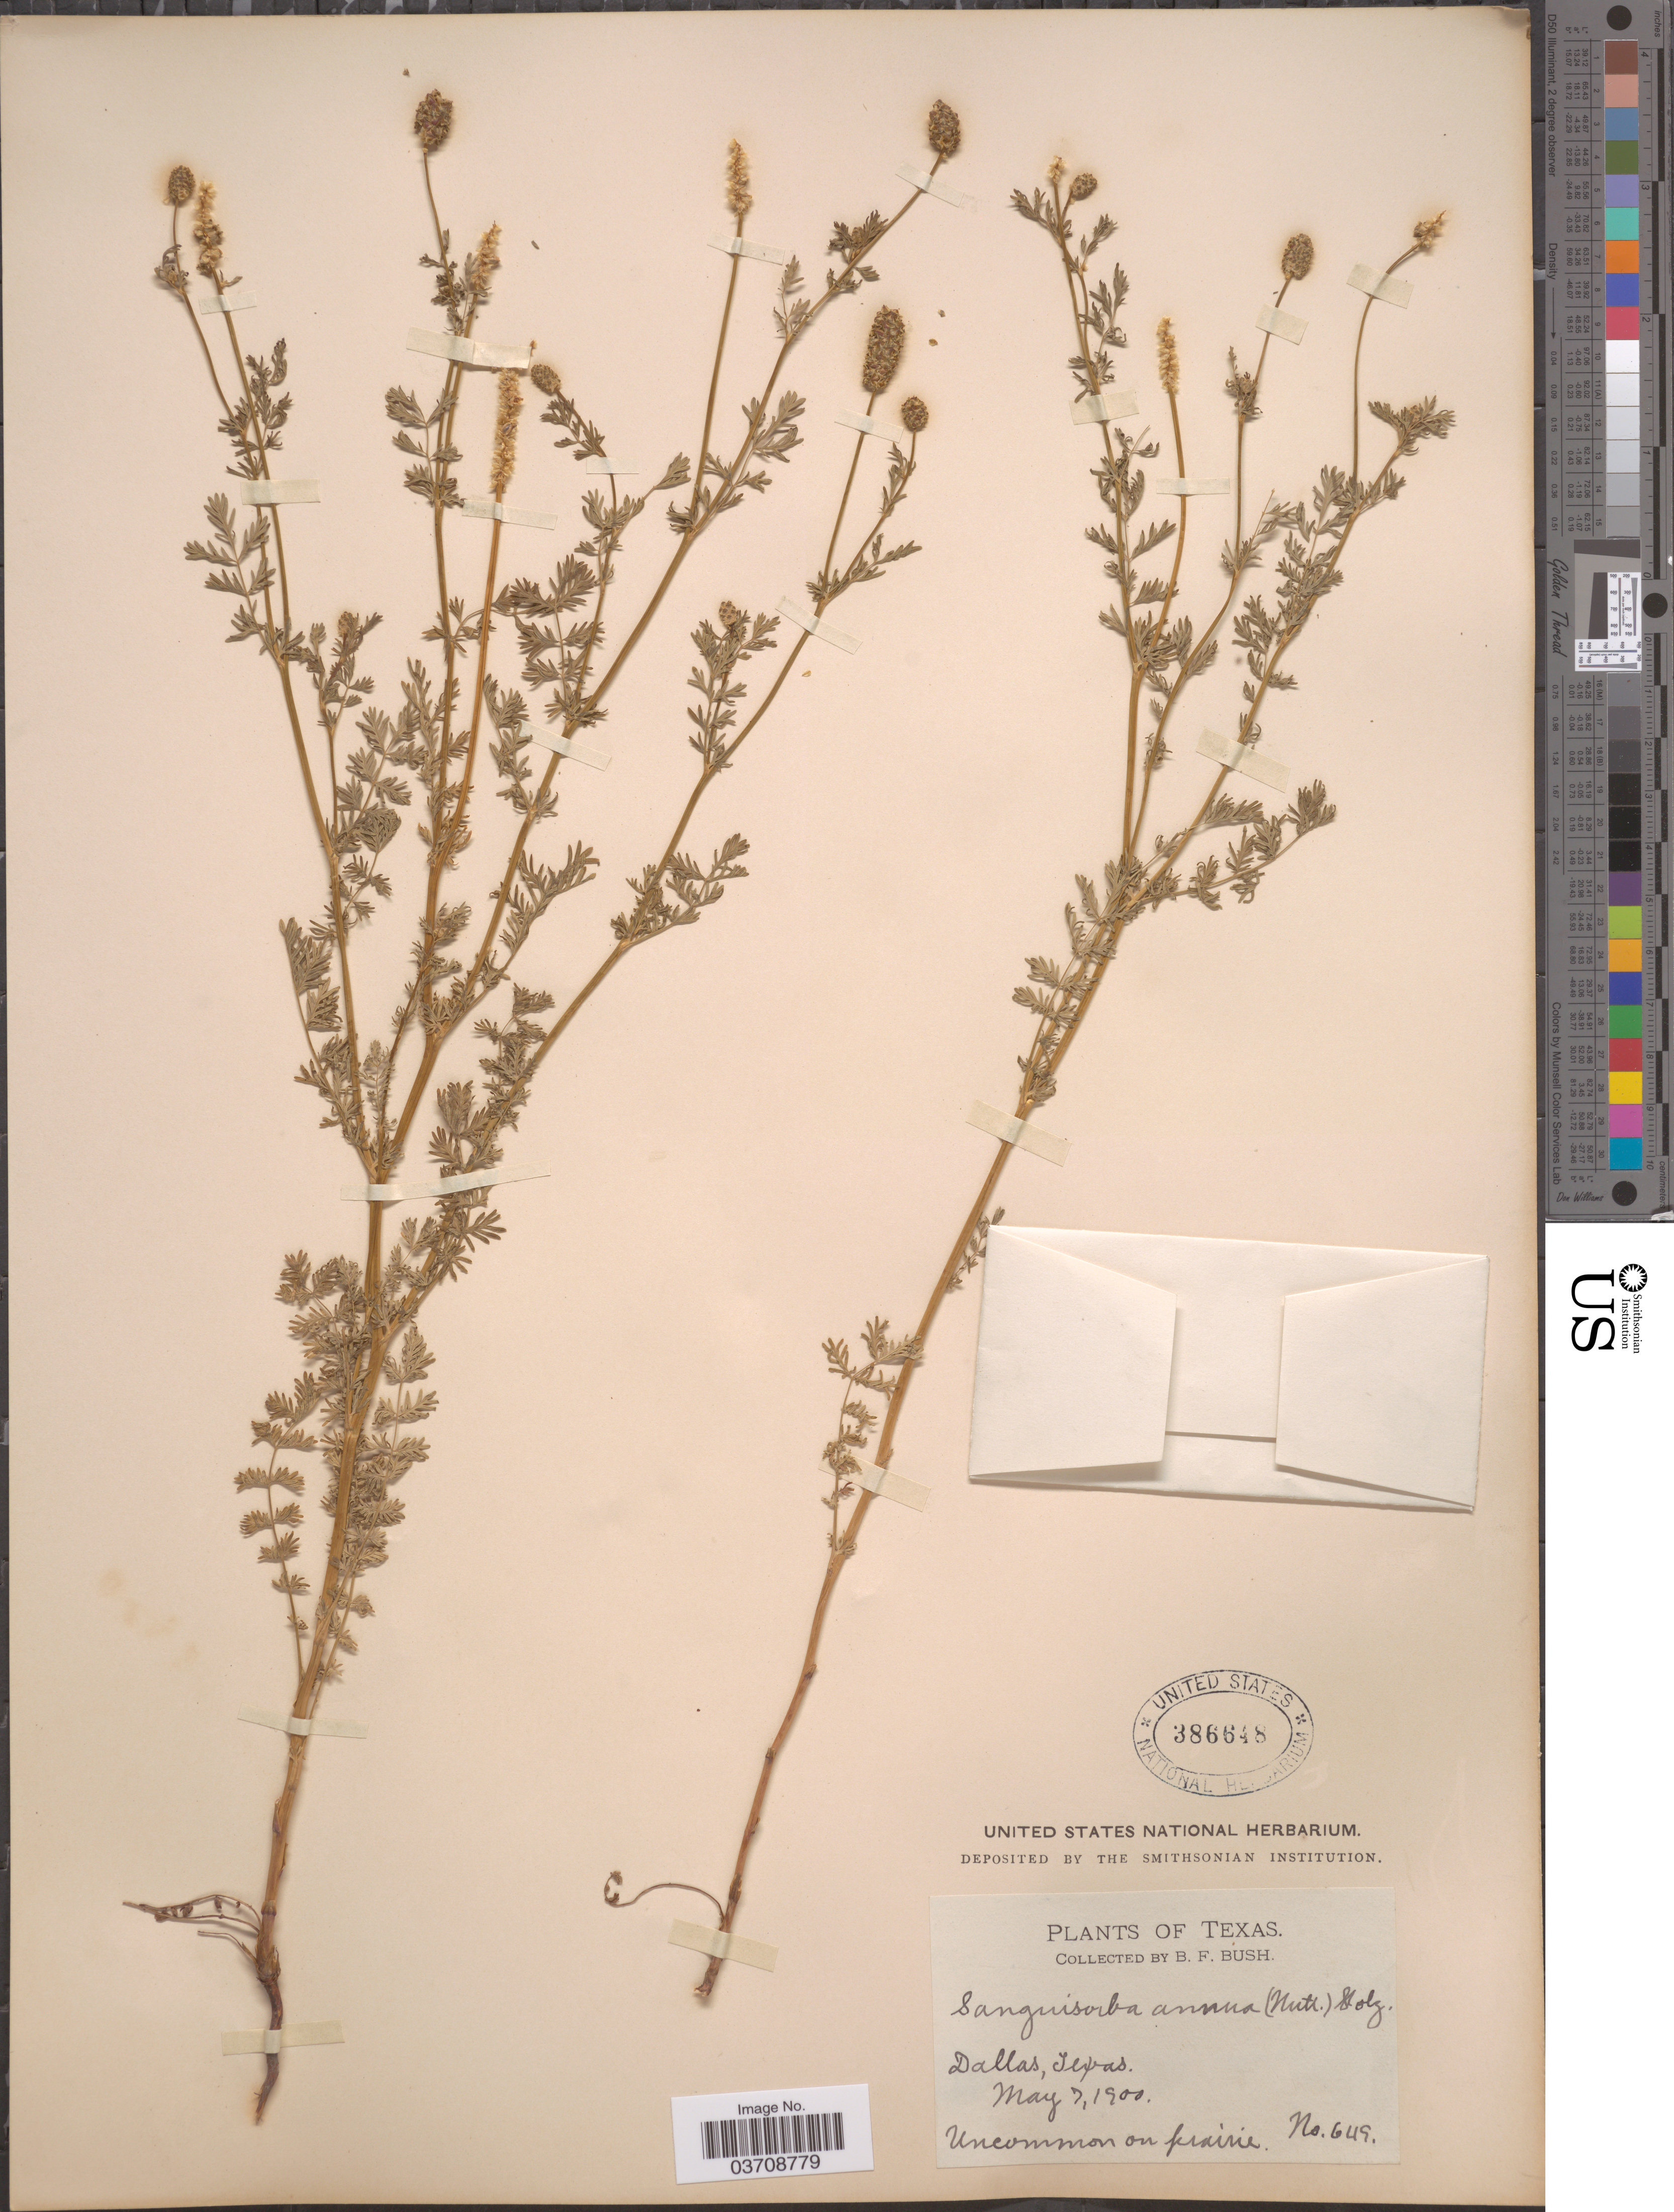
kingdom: Plantae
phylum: Tracheophyta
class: Magnoliopsida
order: Rosales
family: Rosaceae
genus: Sanguisorba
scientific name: Sanguisorba annua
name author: (Nutt. ex Hook.) Torr. & A. Gray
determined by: Strong, Mark T., (BOT), Smithsonian Institution - National Museum of Natural History (UNITED STATES)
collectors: B. F. Bush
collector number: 649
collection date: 1900-05-07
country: United States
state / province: Texas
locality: Dallas.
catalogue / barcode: US 386648